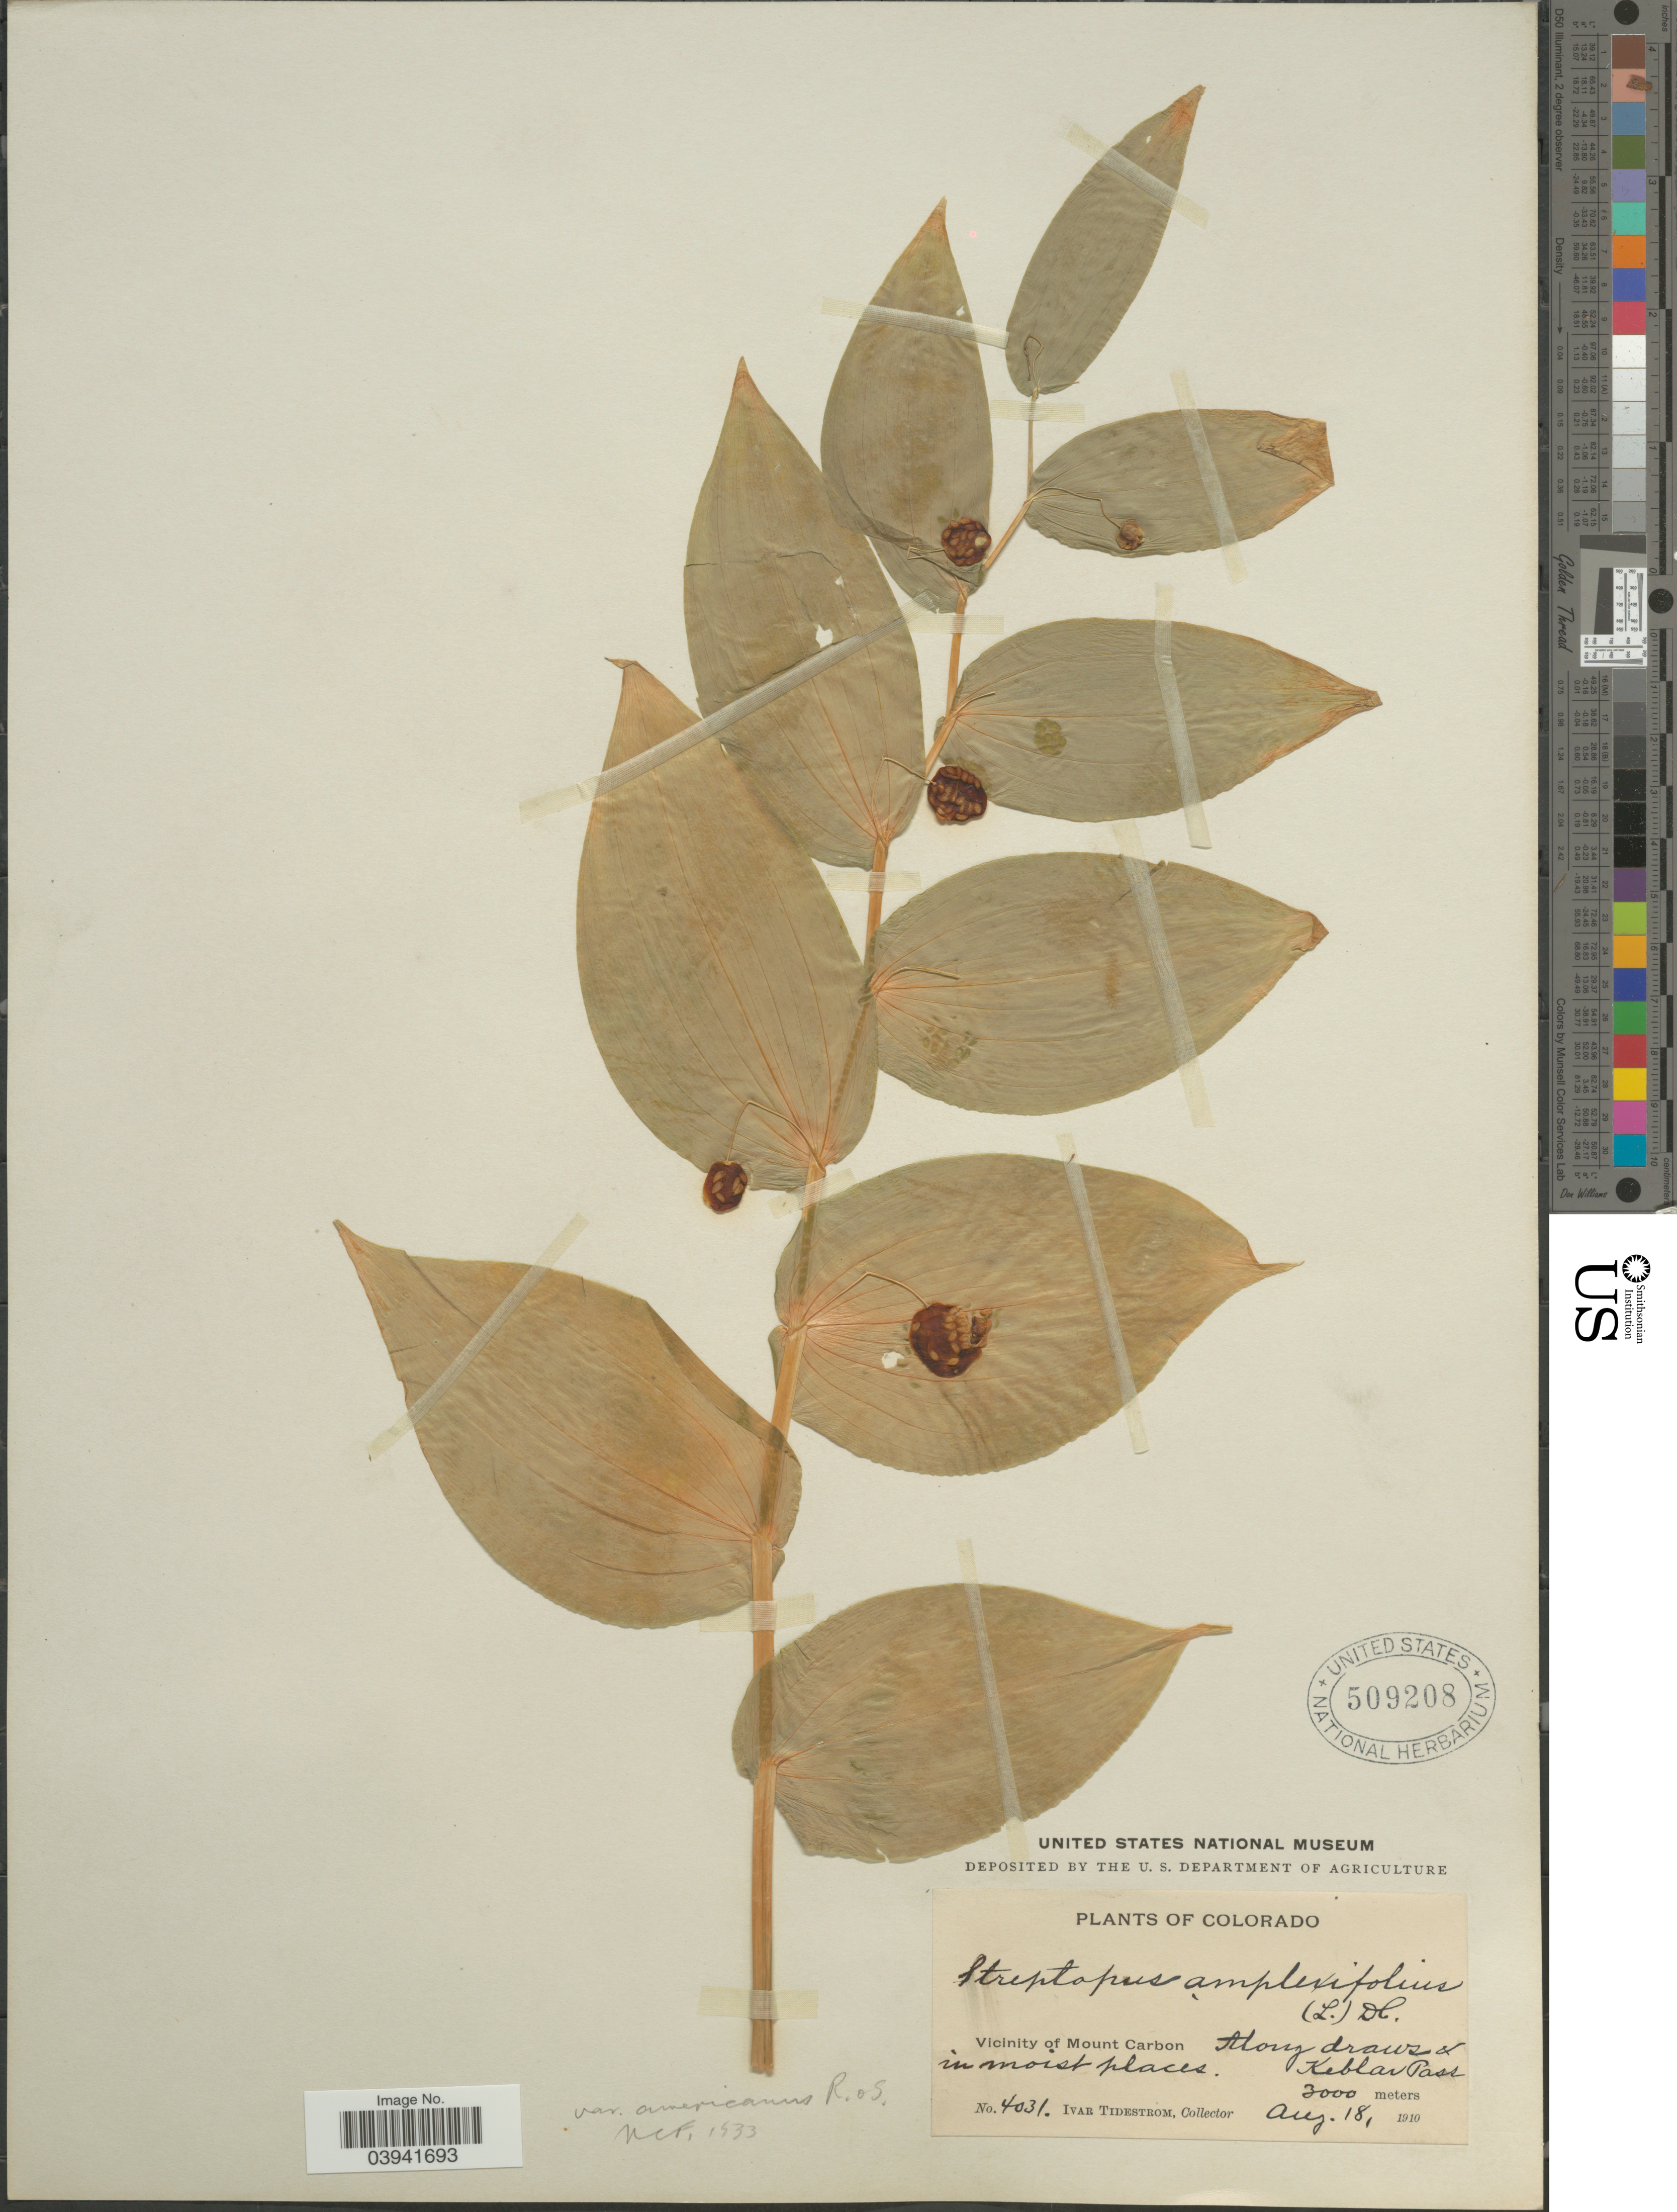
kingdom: Plantae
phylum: Tracheophyta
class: Liliopsida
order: Liliales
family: Liliaceae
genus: Streptopus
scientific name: Streptopus amplexifolius var. americanus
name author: Schult. & Schult. f.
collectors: I. F. Tidestrom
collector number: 4031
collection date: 1910-08-18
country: United States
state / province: Colorado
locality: Vicinity of Mount Carbon. Along draws & Keblar Pass.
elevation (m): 3000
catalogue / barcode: US 509208